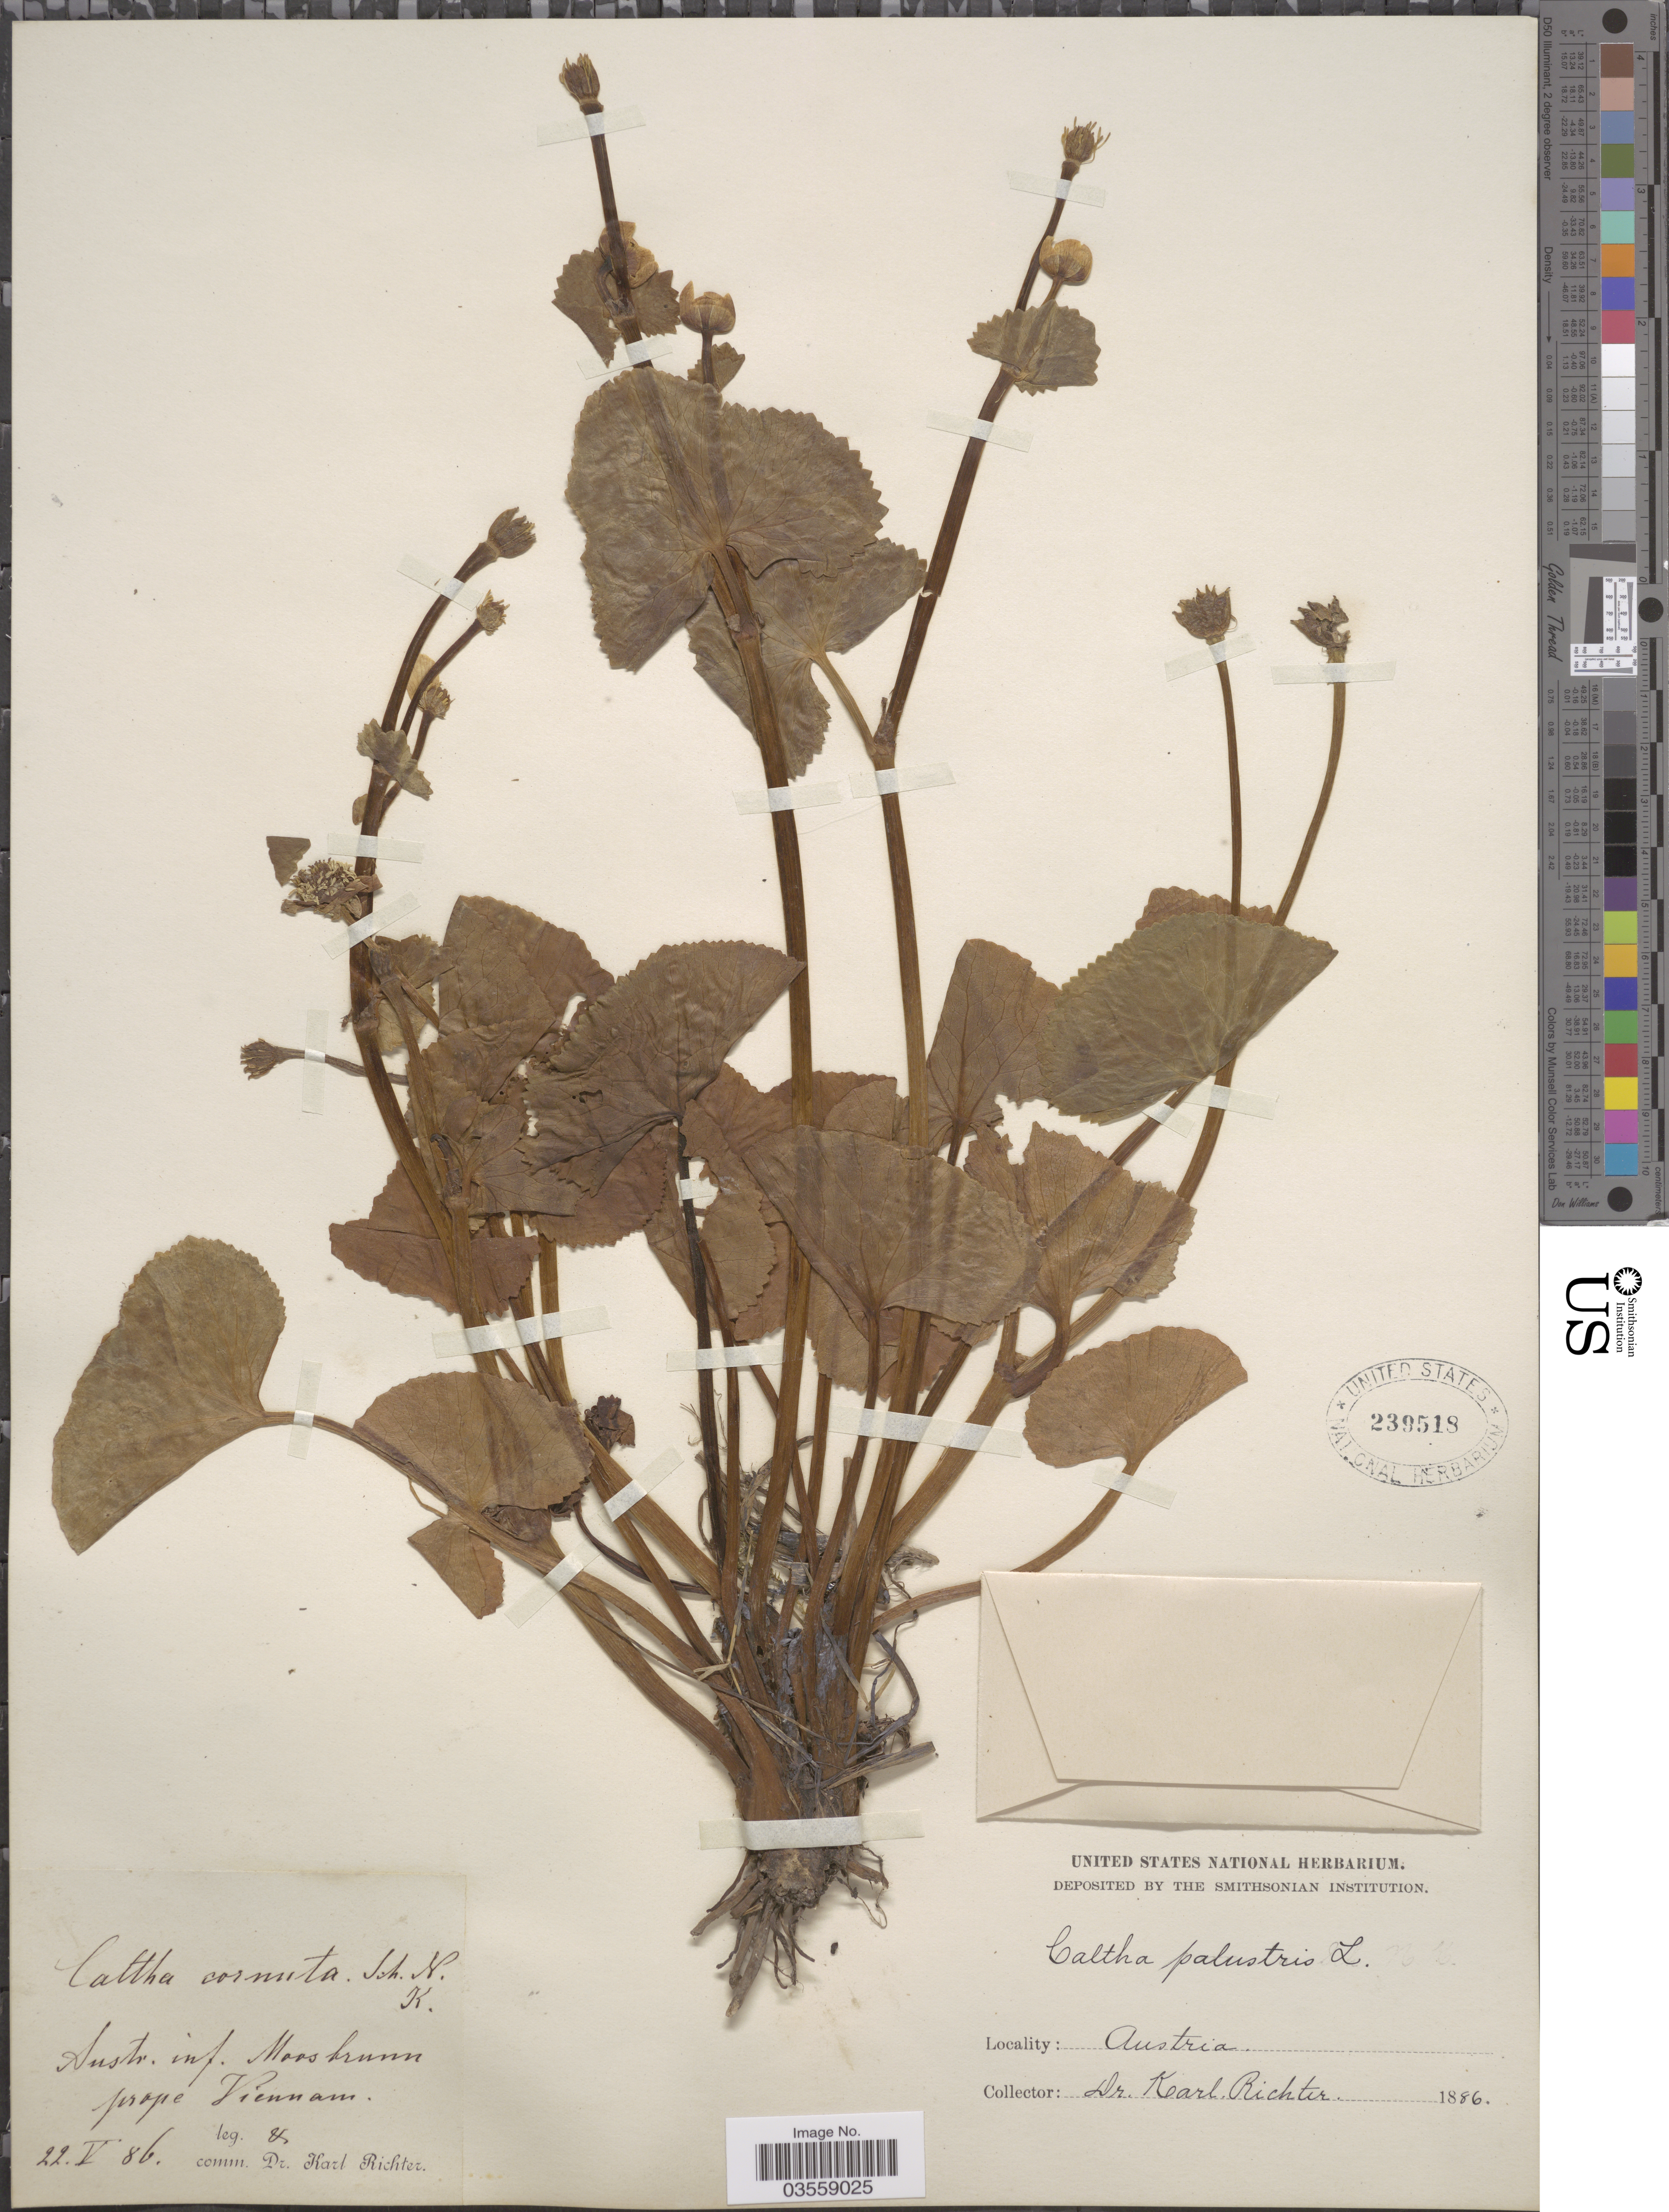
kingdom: Plantae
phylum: Tracheophyta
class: Magnoliopsida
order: Ranunculales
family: Ranunculaceae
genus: Caltha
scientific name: Caltha palustris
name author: L.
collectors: K. Richter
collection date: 1886-05-22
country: Austria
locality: Austr. inf. Moosbrunn prope Viennam.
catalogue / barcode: US 239518